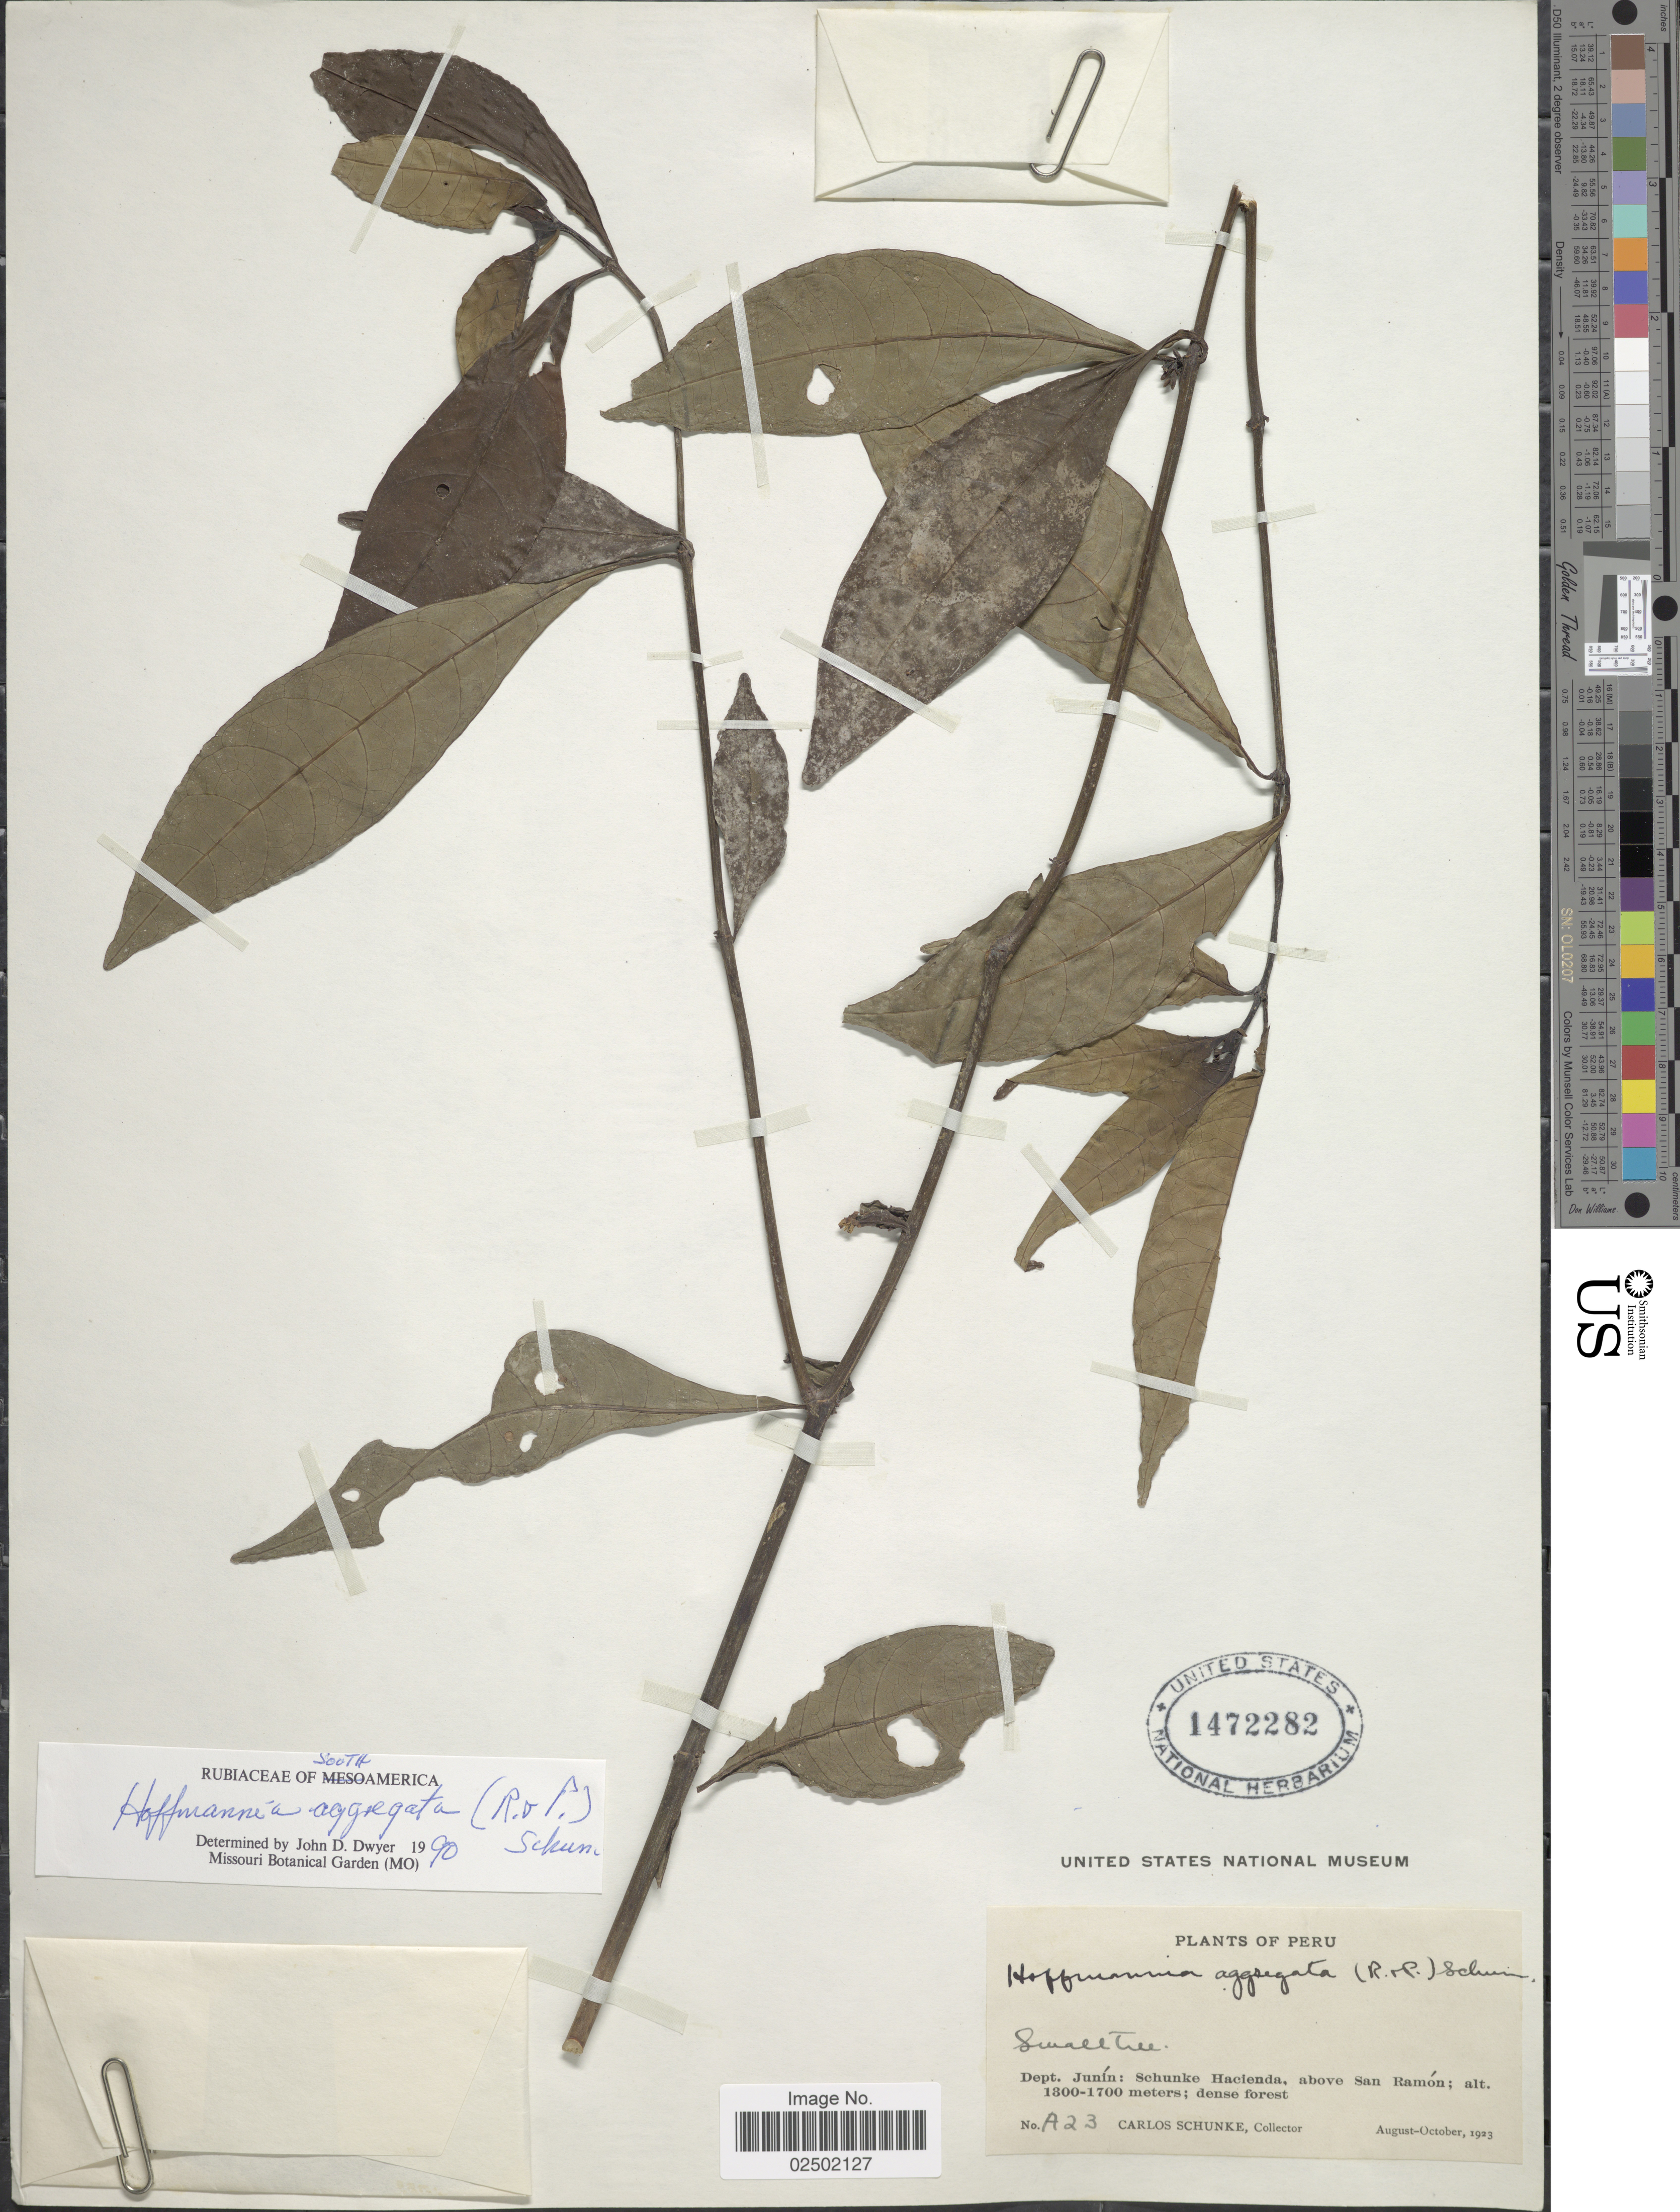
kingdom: Plantae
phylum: Tracheophyta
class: Magnoliopsida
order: Gentianales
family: Rubiaceae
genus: Hoffmannia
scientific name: Hoffmannia aggregata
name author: (Ruiz & Pav.) K. Schum.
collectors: C. Schunke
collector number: A23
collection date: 1923-08/1923-10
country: Peru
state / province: Junín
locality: Schunke Hacienda, above San Ramon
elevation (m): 1300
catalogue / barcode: US 1472282